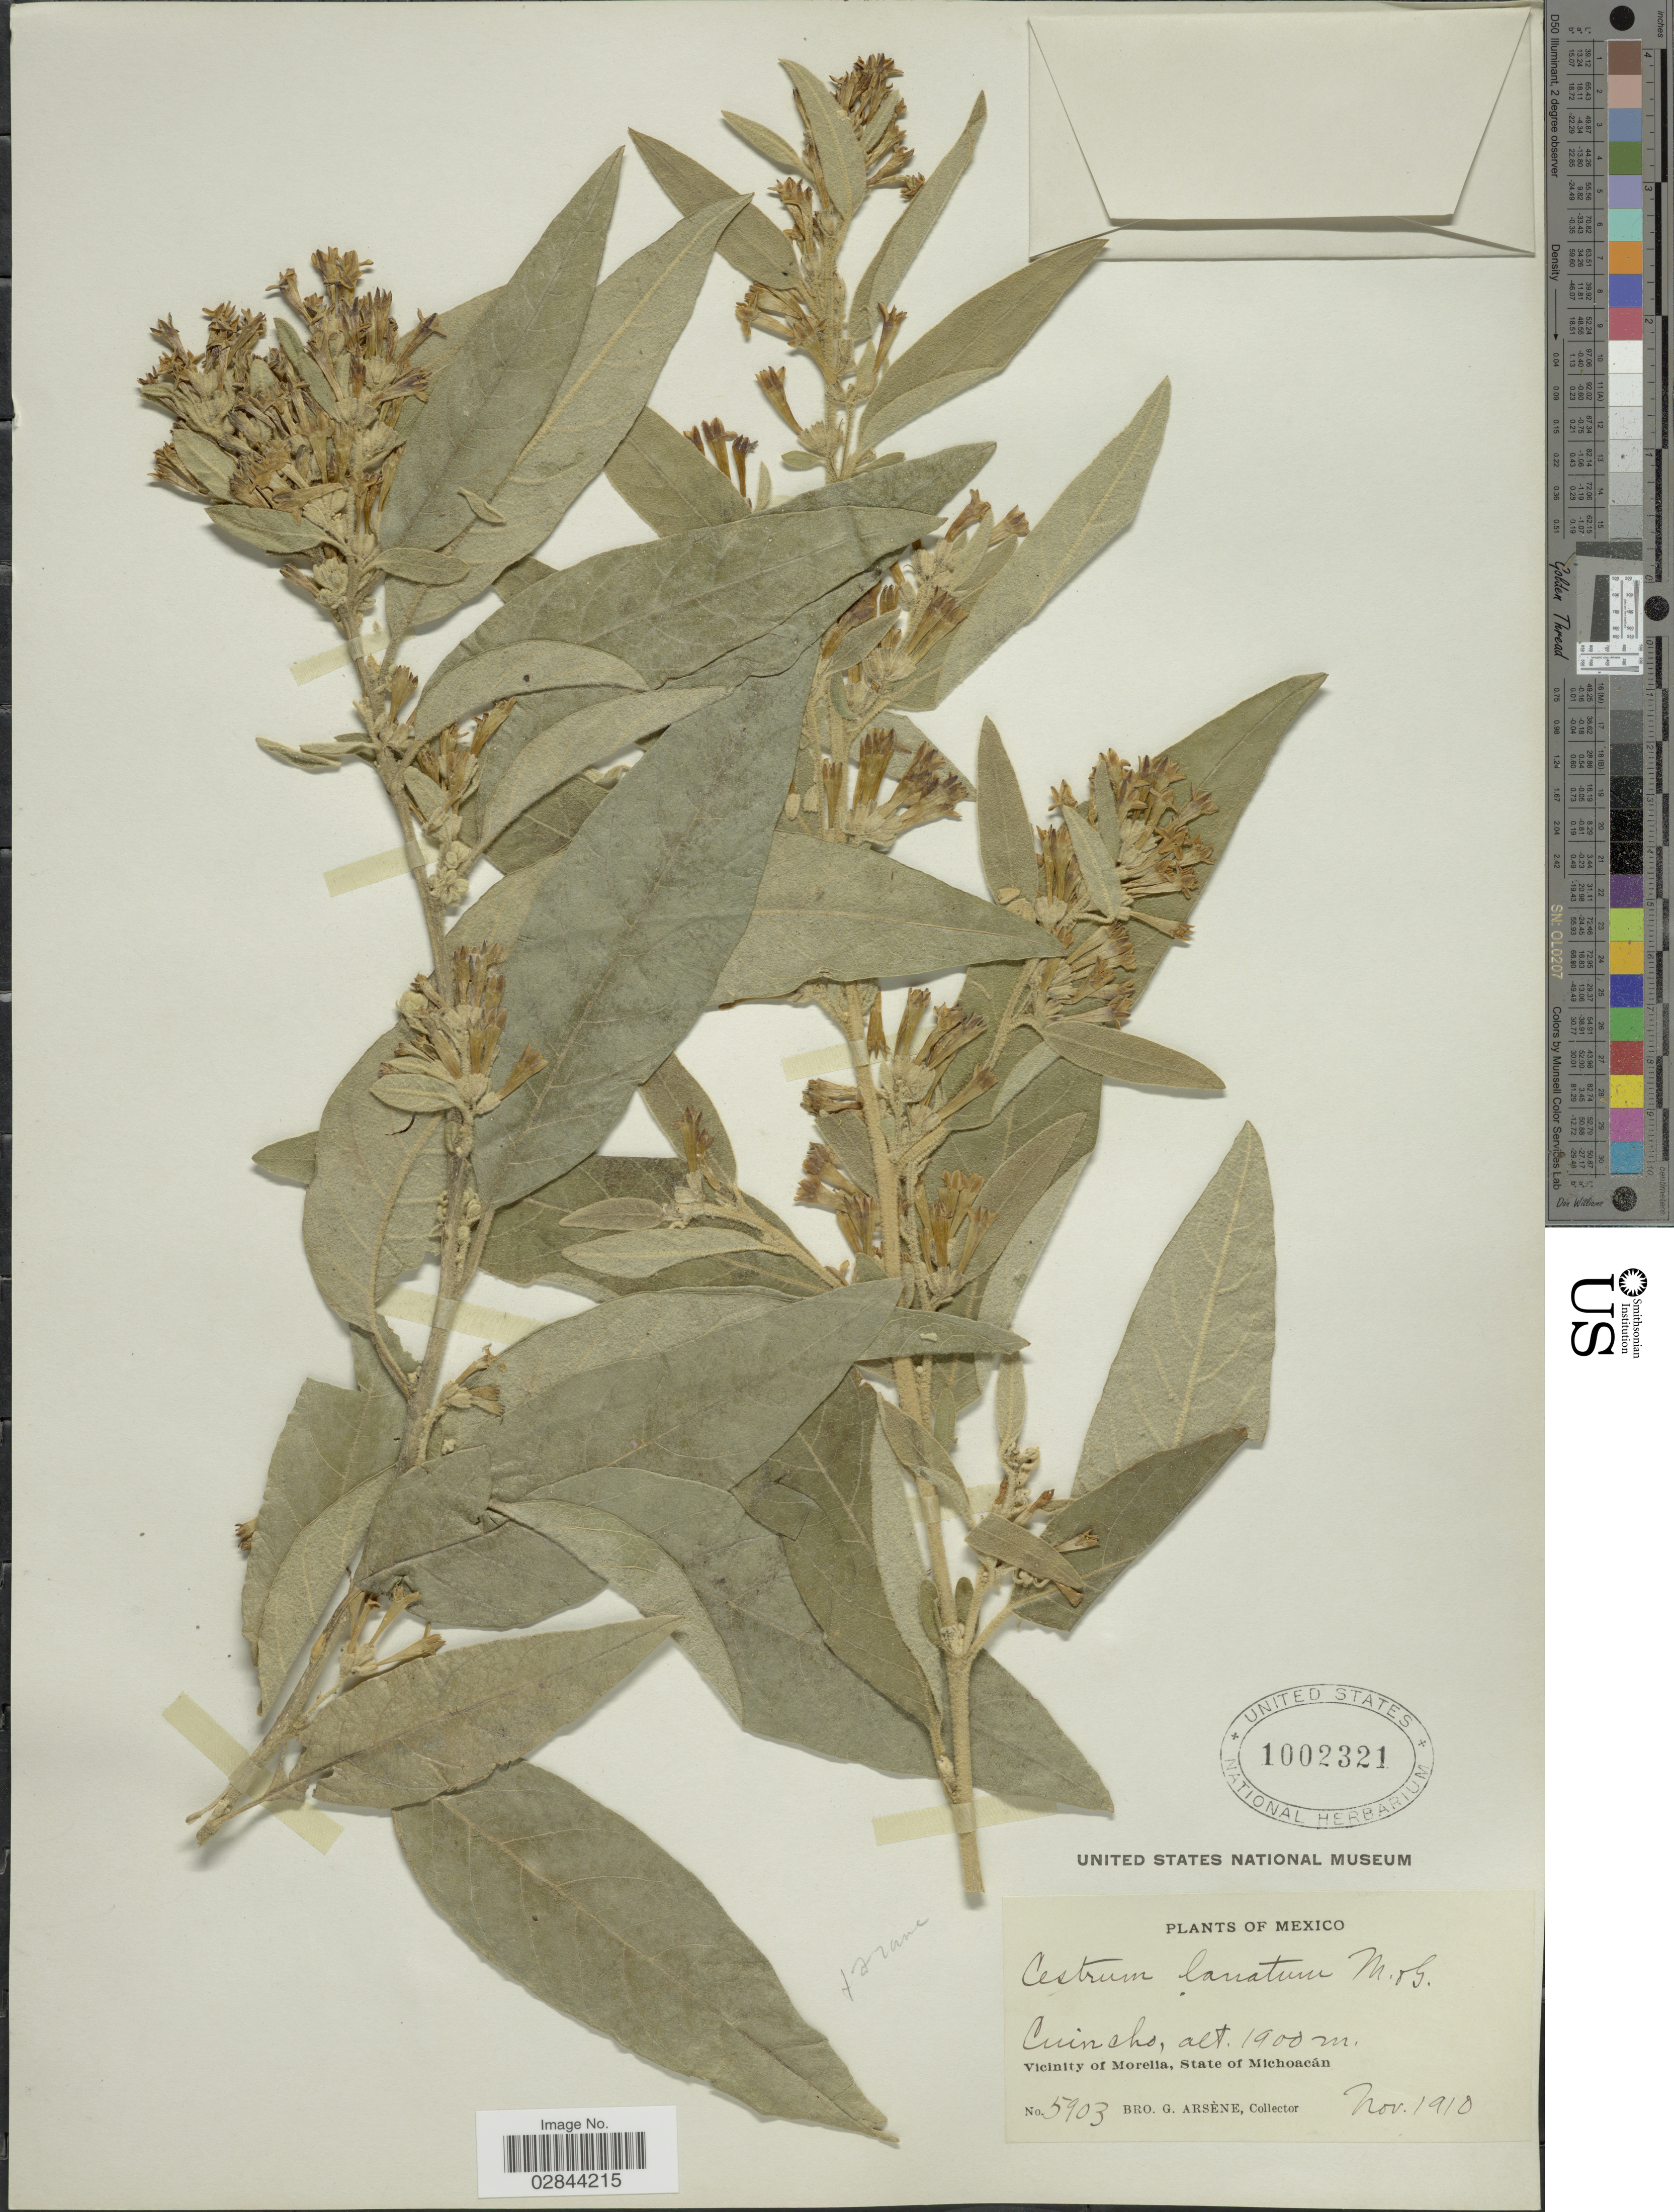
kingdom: Plantae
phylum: Tracheophyta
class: Magnoliopsida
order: Solanales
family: Solanaceae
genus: Cestrum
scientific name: Cestrum tomentosum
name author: L. f.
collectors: Bro. G. Arsène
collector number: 5903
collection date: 1910-11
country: Mexico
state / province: Michoacán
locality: Cuincho, Vicinity of Morelia.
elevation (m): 1900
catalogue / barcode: US 1002321